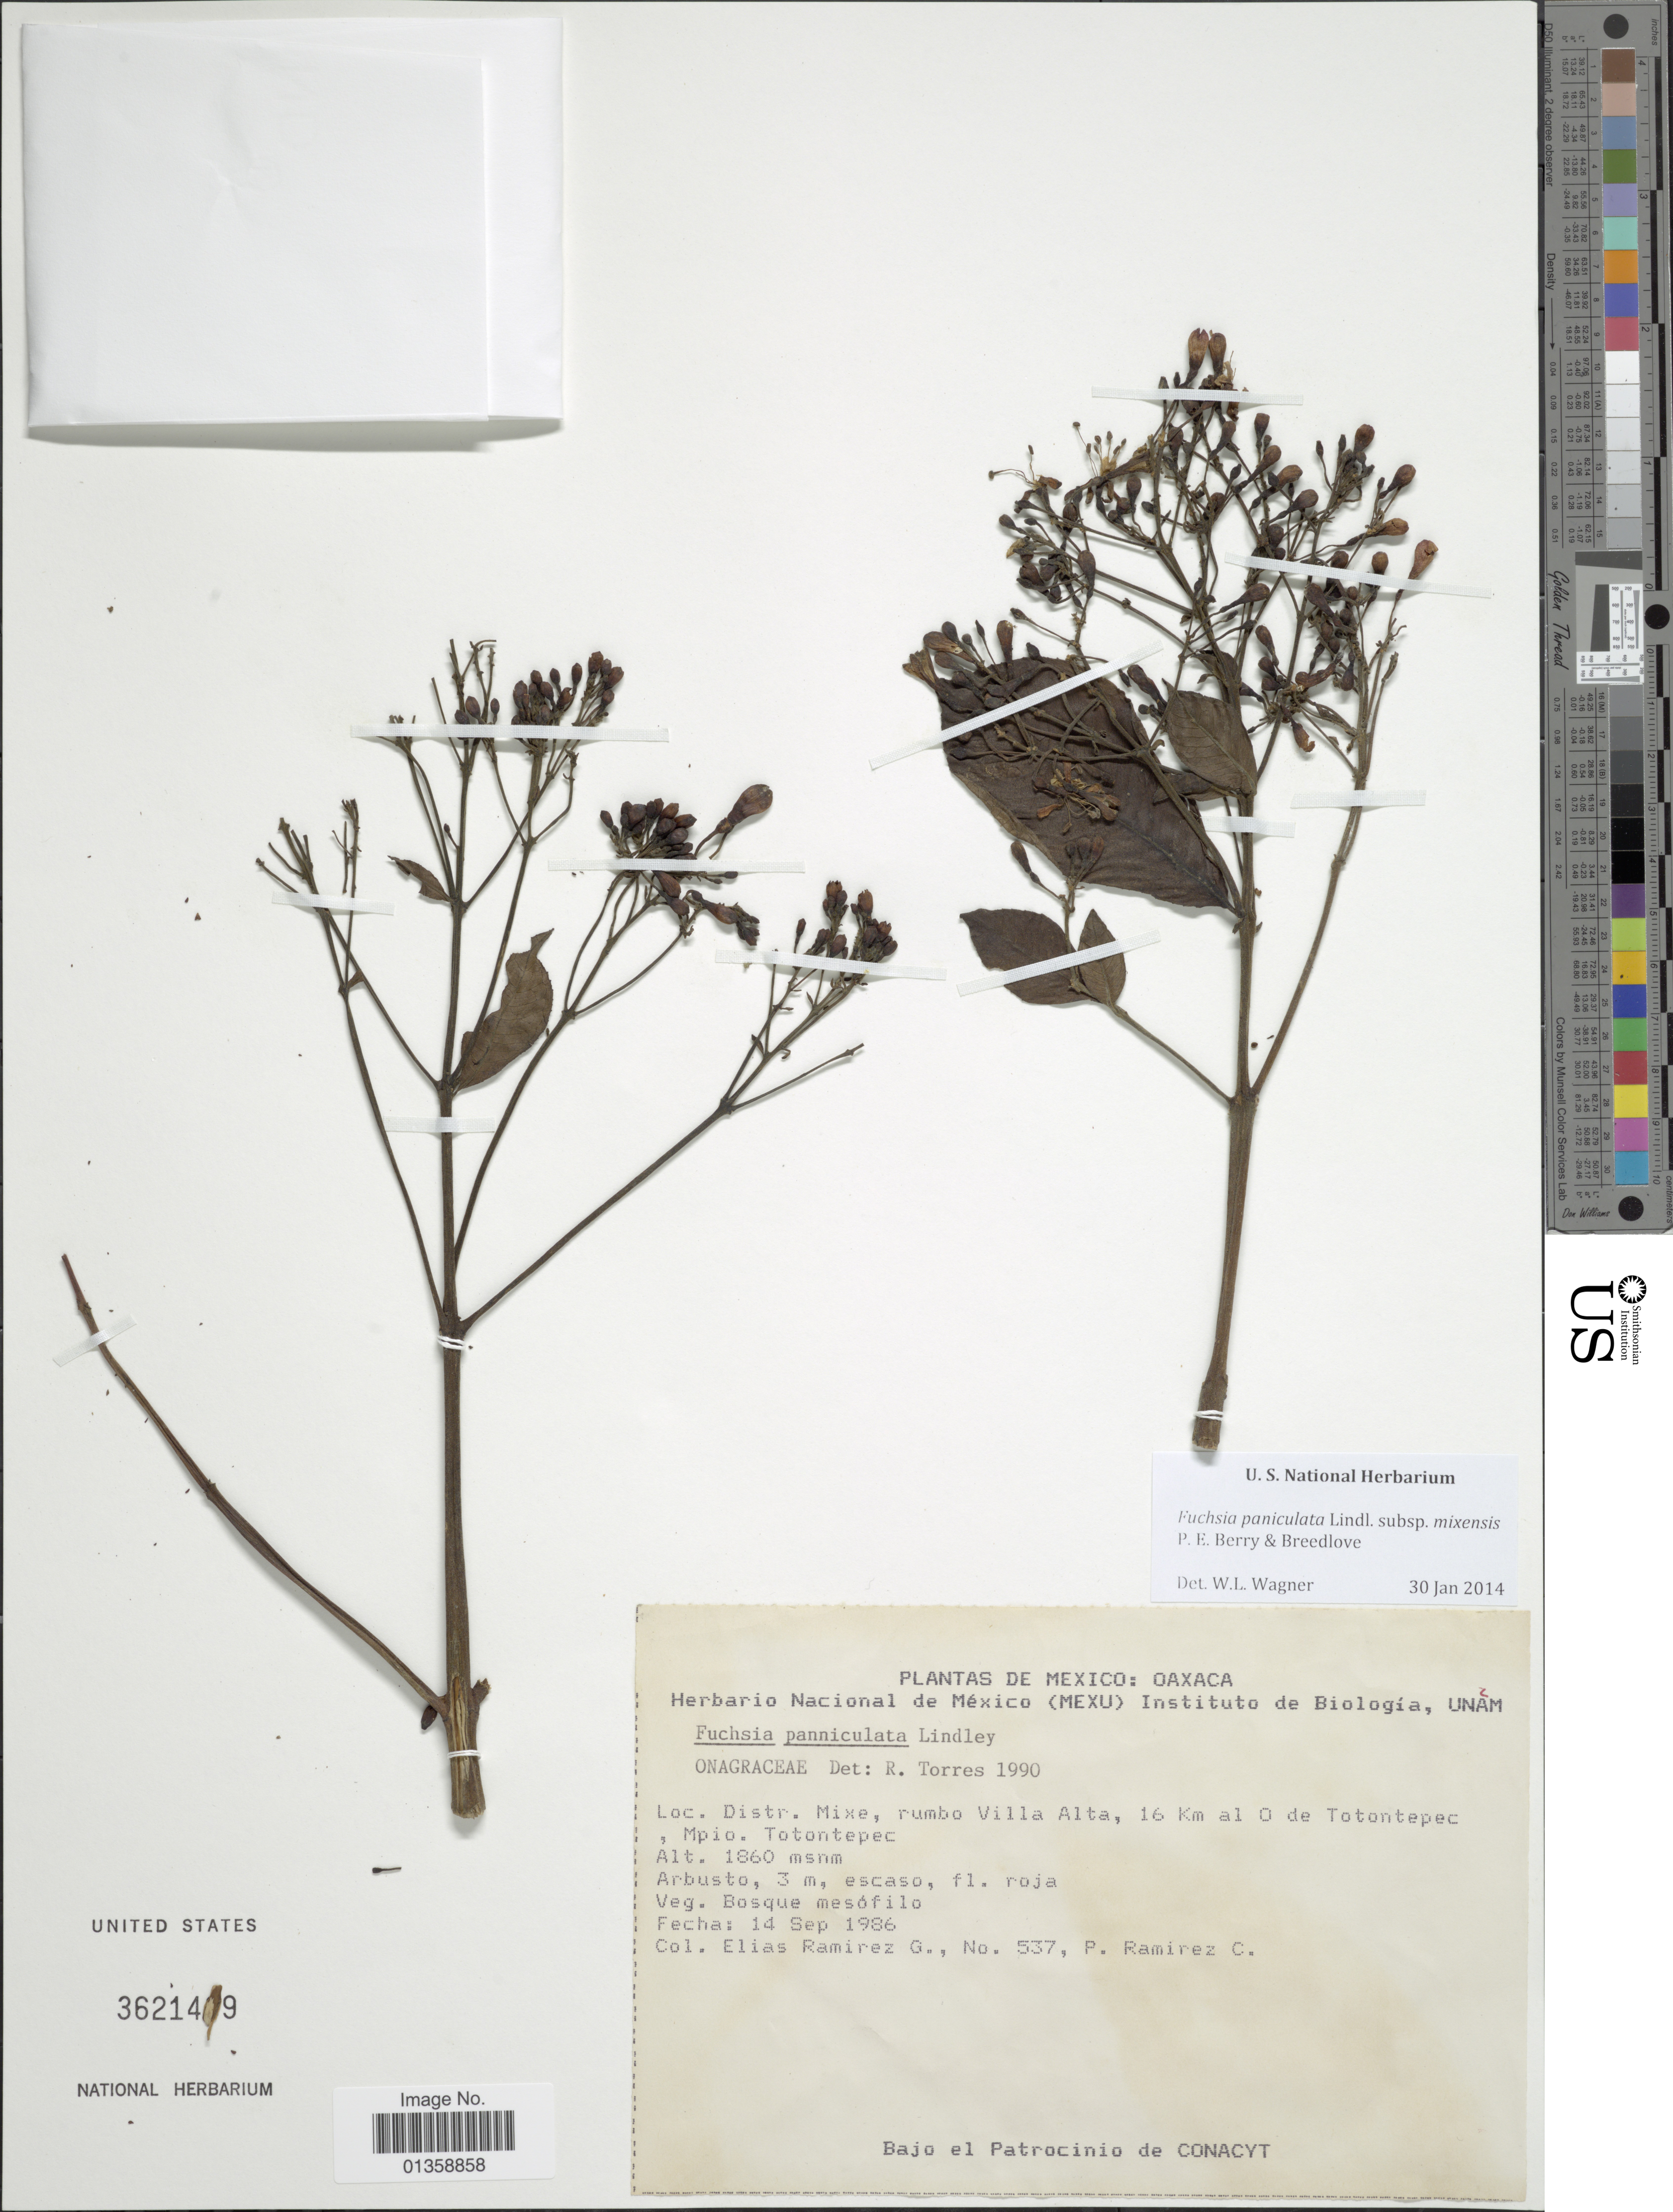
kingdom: Plantae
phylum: Tracheophyta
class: Magnoliopsida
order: Myrtales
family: Onagraceae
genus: Fuchsia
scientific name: Fuchsia paniculata subsp. mixensis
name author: P.E. Berry & Breedlove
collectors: E. Ramirez G. & P. Ramirez C.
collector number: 537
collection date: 1986-09-14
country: Mexico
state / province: Oaxaca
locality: Distr. Mixe, rumbo Villa Atla, 16 Km al O de Totontepec, Mpio. Totontepec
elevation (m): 1860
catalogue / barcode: US 362149